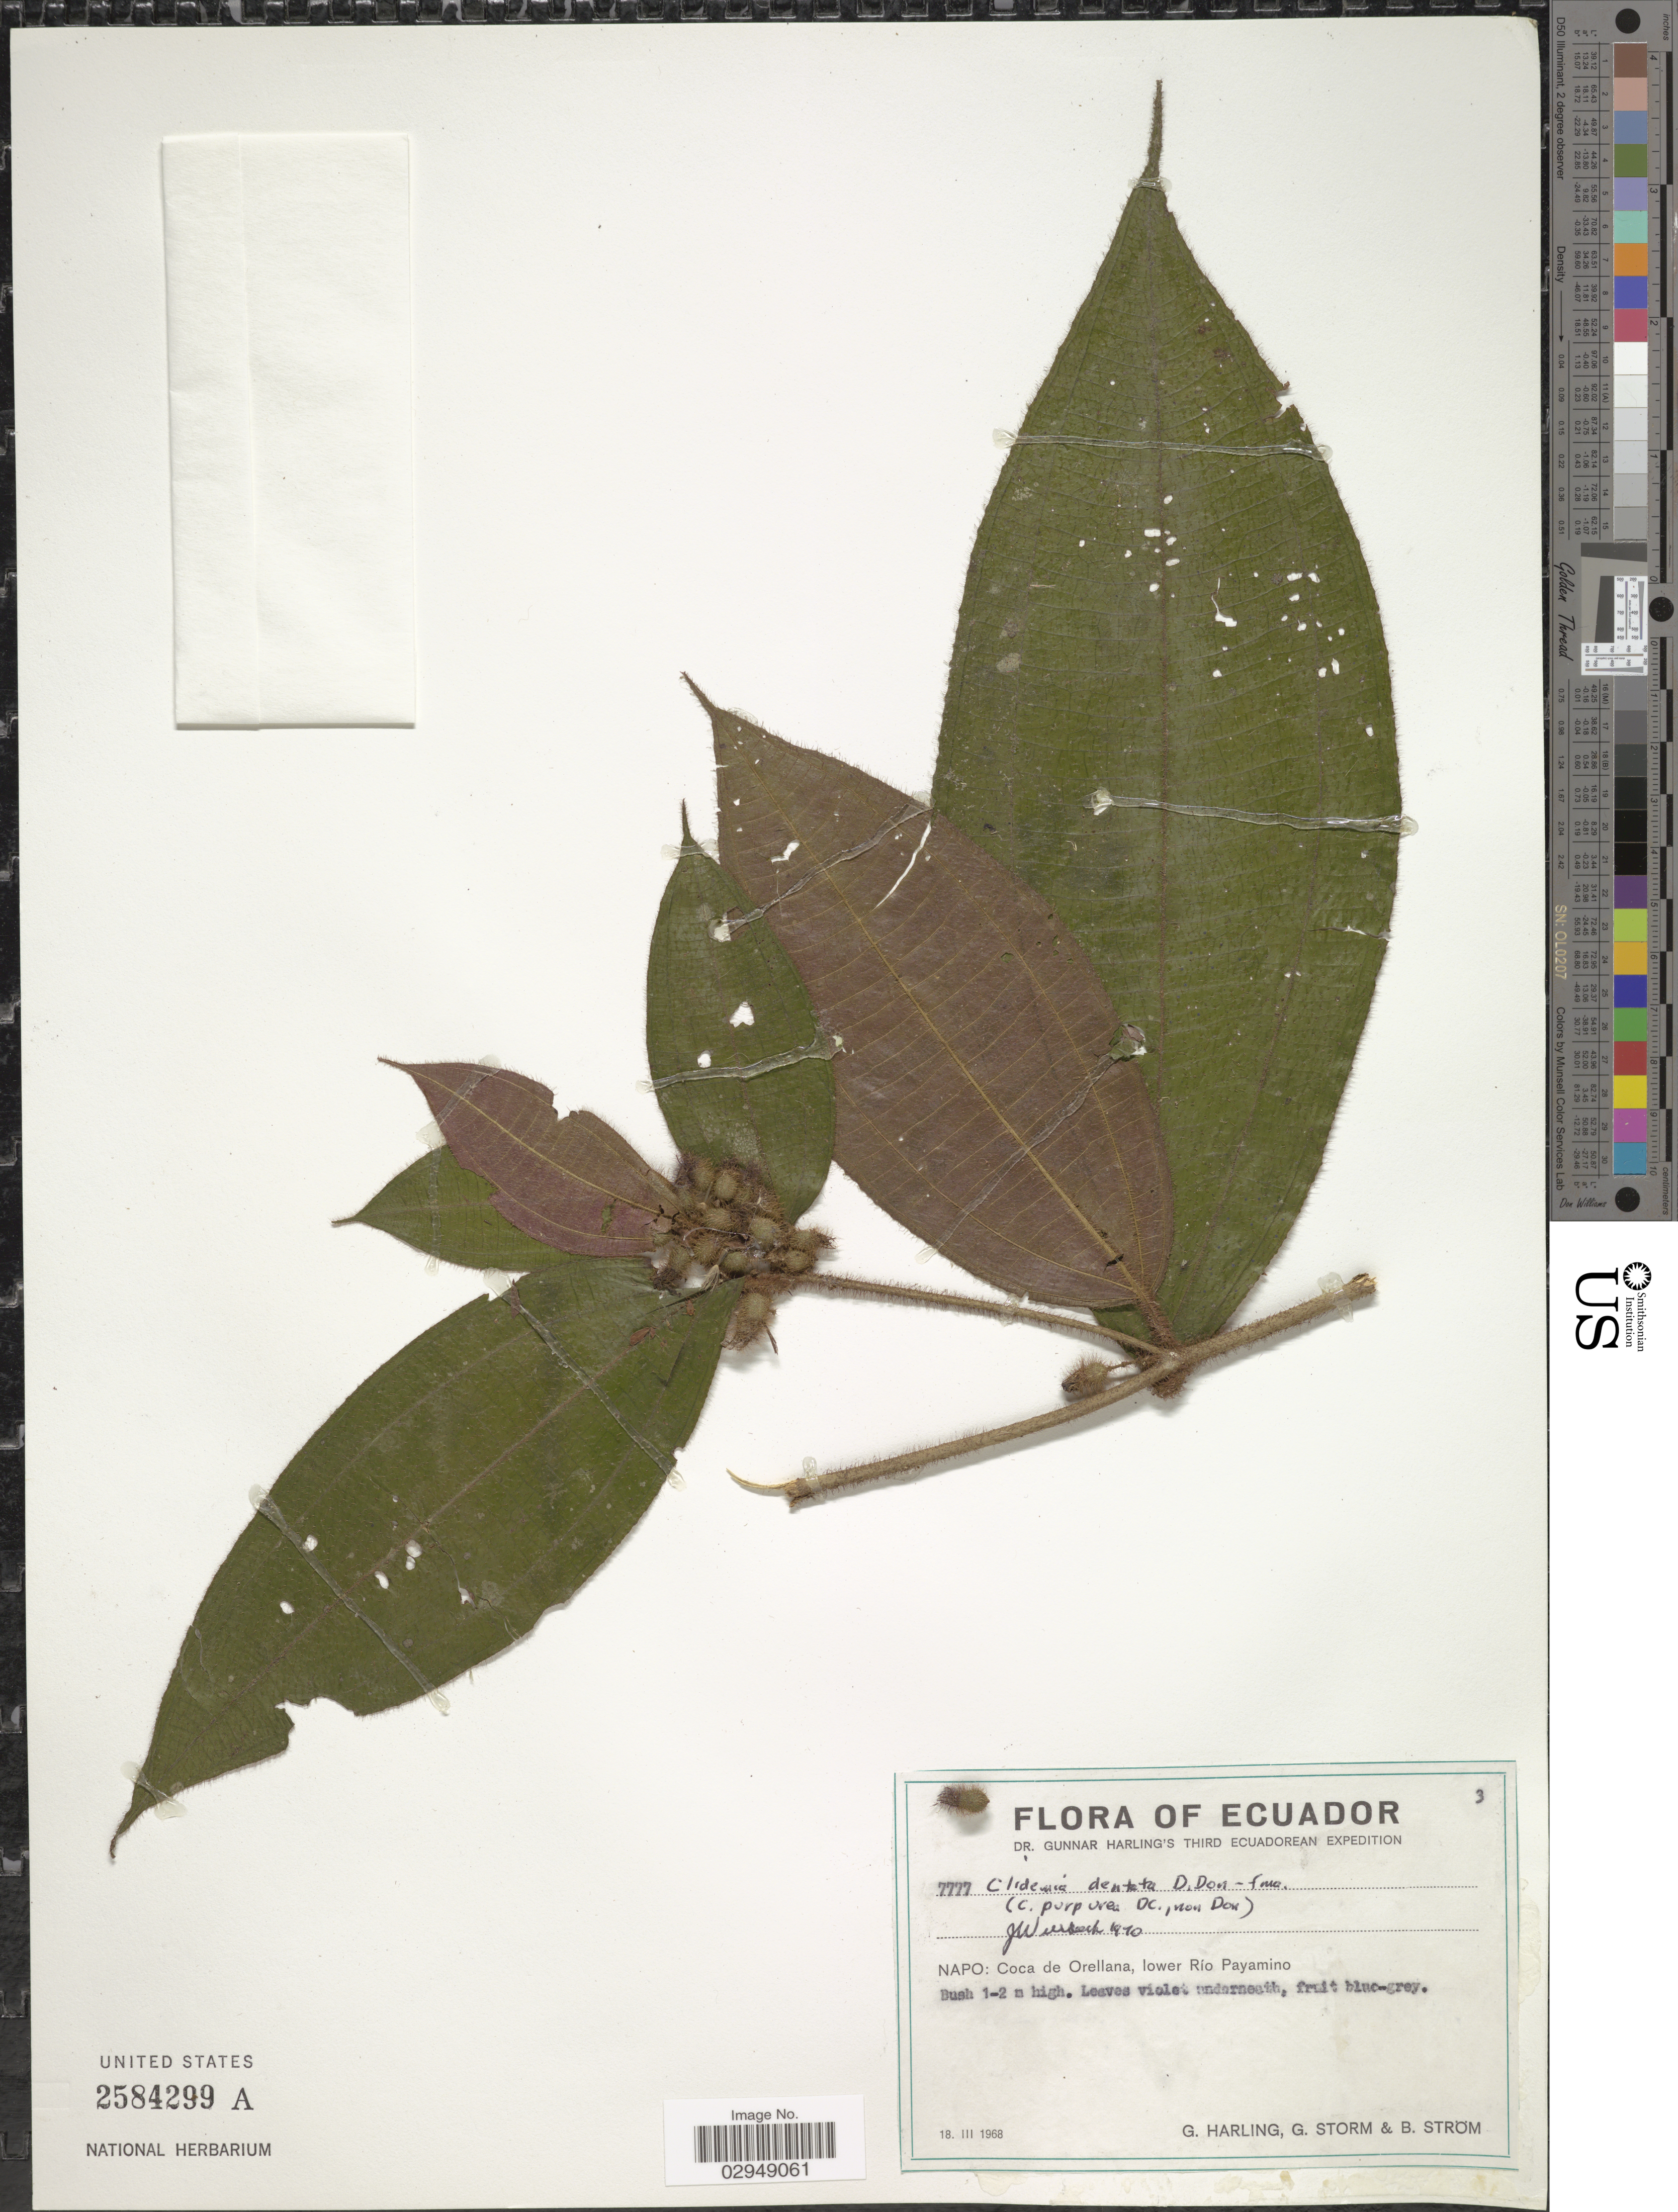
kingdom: Plantae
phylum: Tracheophyta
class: Magnoliopsida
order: Myrtales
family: Melastomataceae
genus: Clidemia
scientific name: Clidemia dentata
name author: D. Don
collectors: G. Harling, G. Storm & B. Ström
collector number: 7777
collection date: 1968-03-18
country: Ecuador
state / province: Napo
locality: Coca de Orellana, lower Río Payamino.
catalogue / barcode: US 2584299A